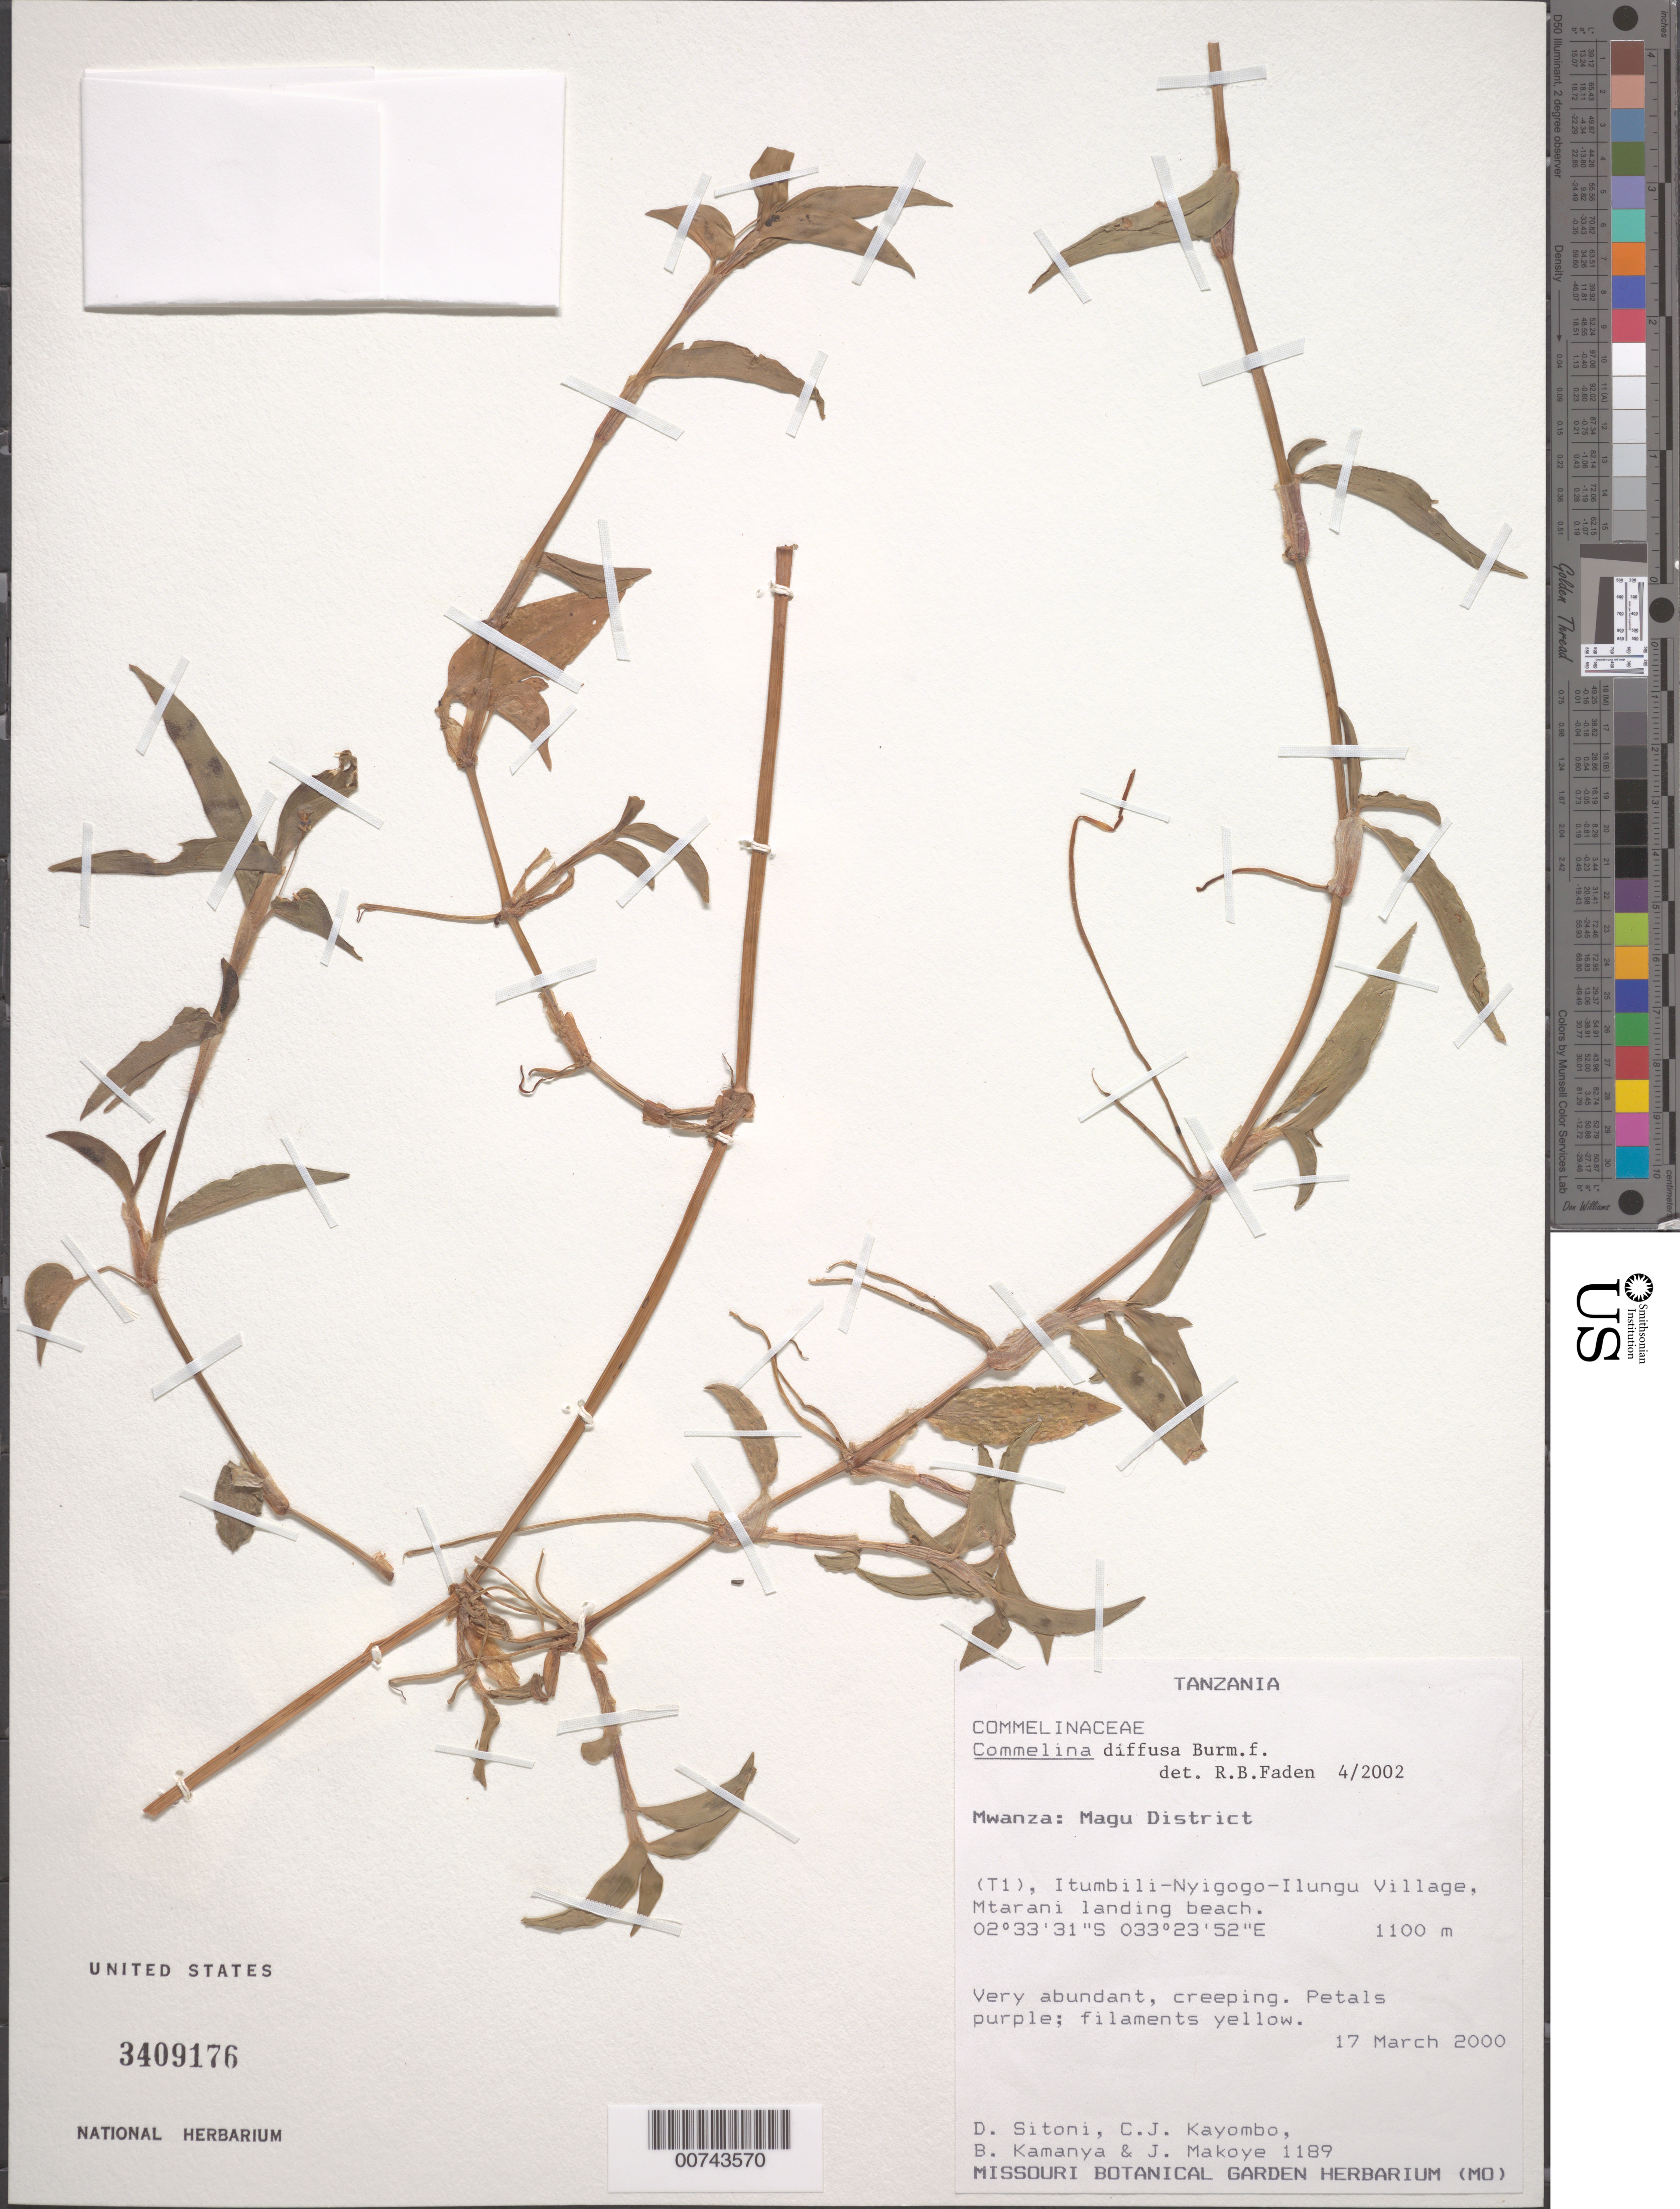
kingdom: Plantae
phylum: Tracheophyta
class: Liliopsida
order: Commelinales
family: Commelinaceae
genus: Commelina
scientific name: Commelina diffusa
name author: Burm. f.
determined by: Faden, Robert B., (US), Smithsonian Institution - National Museum of Natural History (UNITED STATES)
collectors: D. Sitoni, C. J. Kayombo, B. Kamanya & J. Makoye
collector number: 1189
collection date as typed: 17 Mar 2000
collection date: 2000-03-17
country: Tanzania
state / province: Mwanza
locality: T1, Itumbili-Nyigogo-lungu Village, Matarani landing beach.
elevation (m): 1100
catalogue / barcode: US 3409176